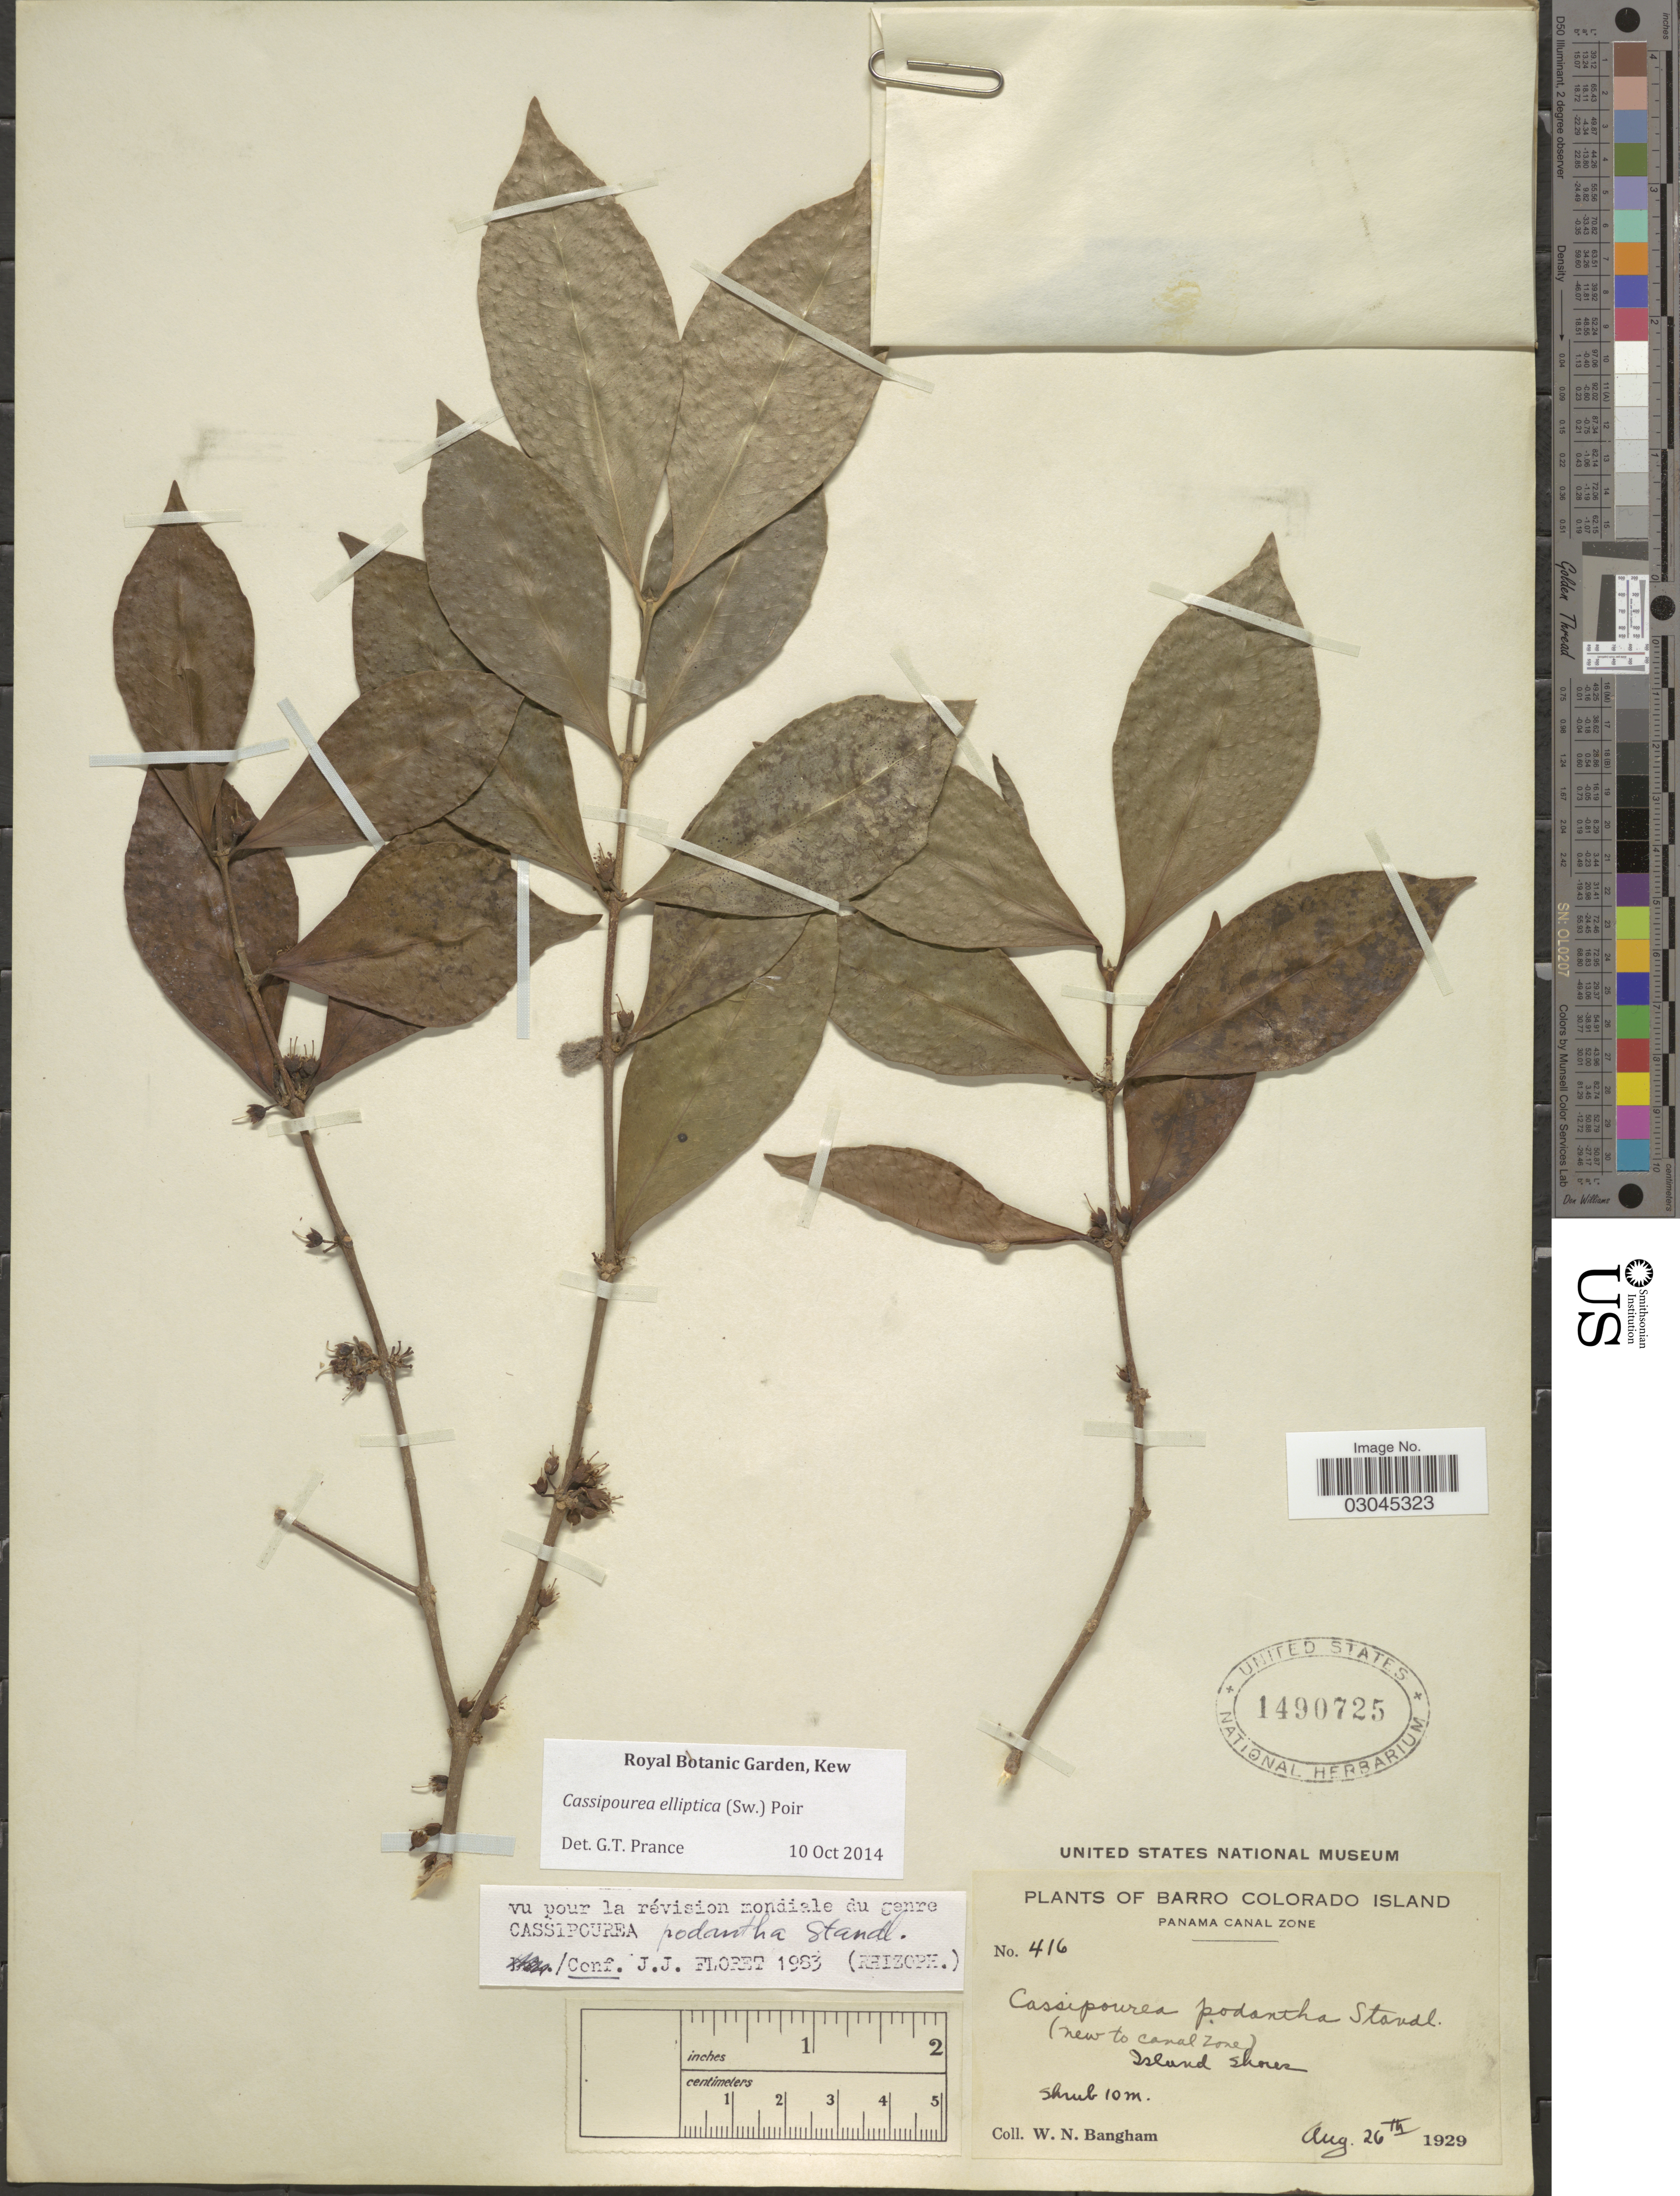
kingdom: Plantae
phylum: Tracheophyta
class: Magnoliopsida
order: Malpighiales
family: Rhizophoraceae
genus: Cassipourea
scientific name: Cassipourea elliptica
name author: (Sw.) Poir.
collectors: W. Bangham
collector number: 416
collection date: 1929-08-26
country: Panama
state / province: Panamá Oeste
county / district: Canal Zone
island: Barro Colorado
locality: Barro Colorado Island. Panama Canal Zone. Island Shores.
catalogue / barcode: US 1490725